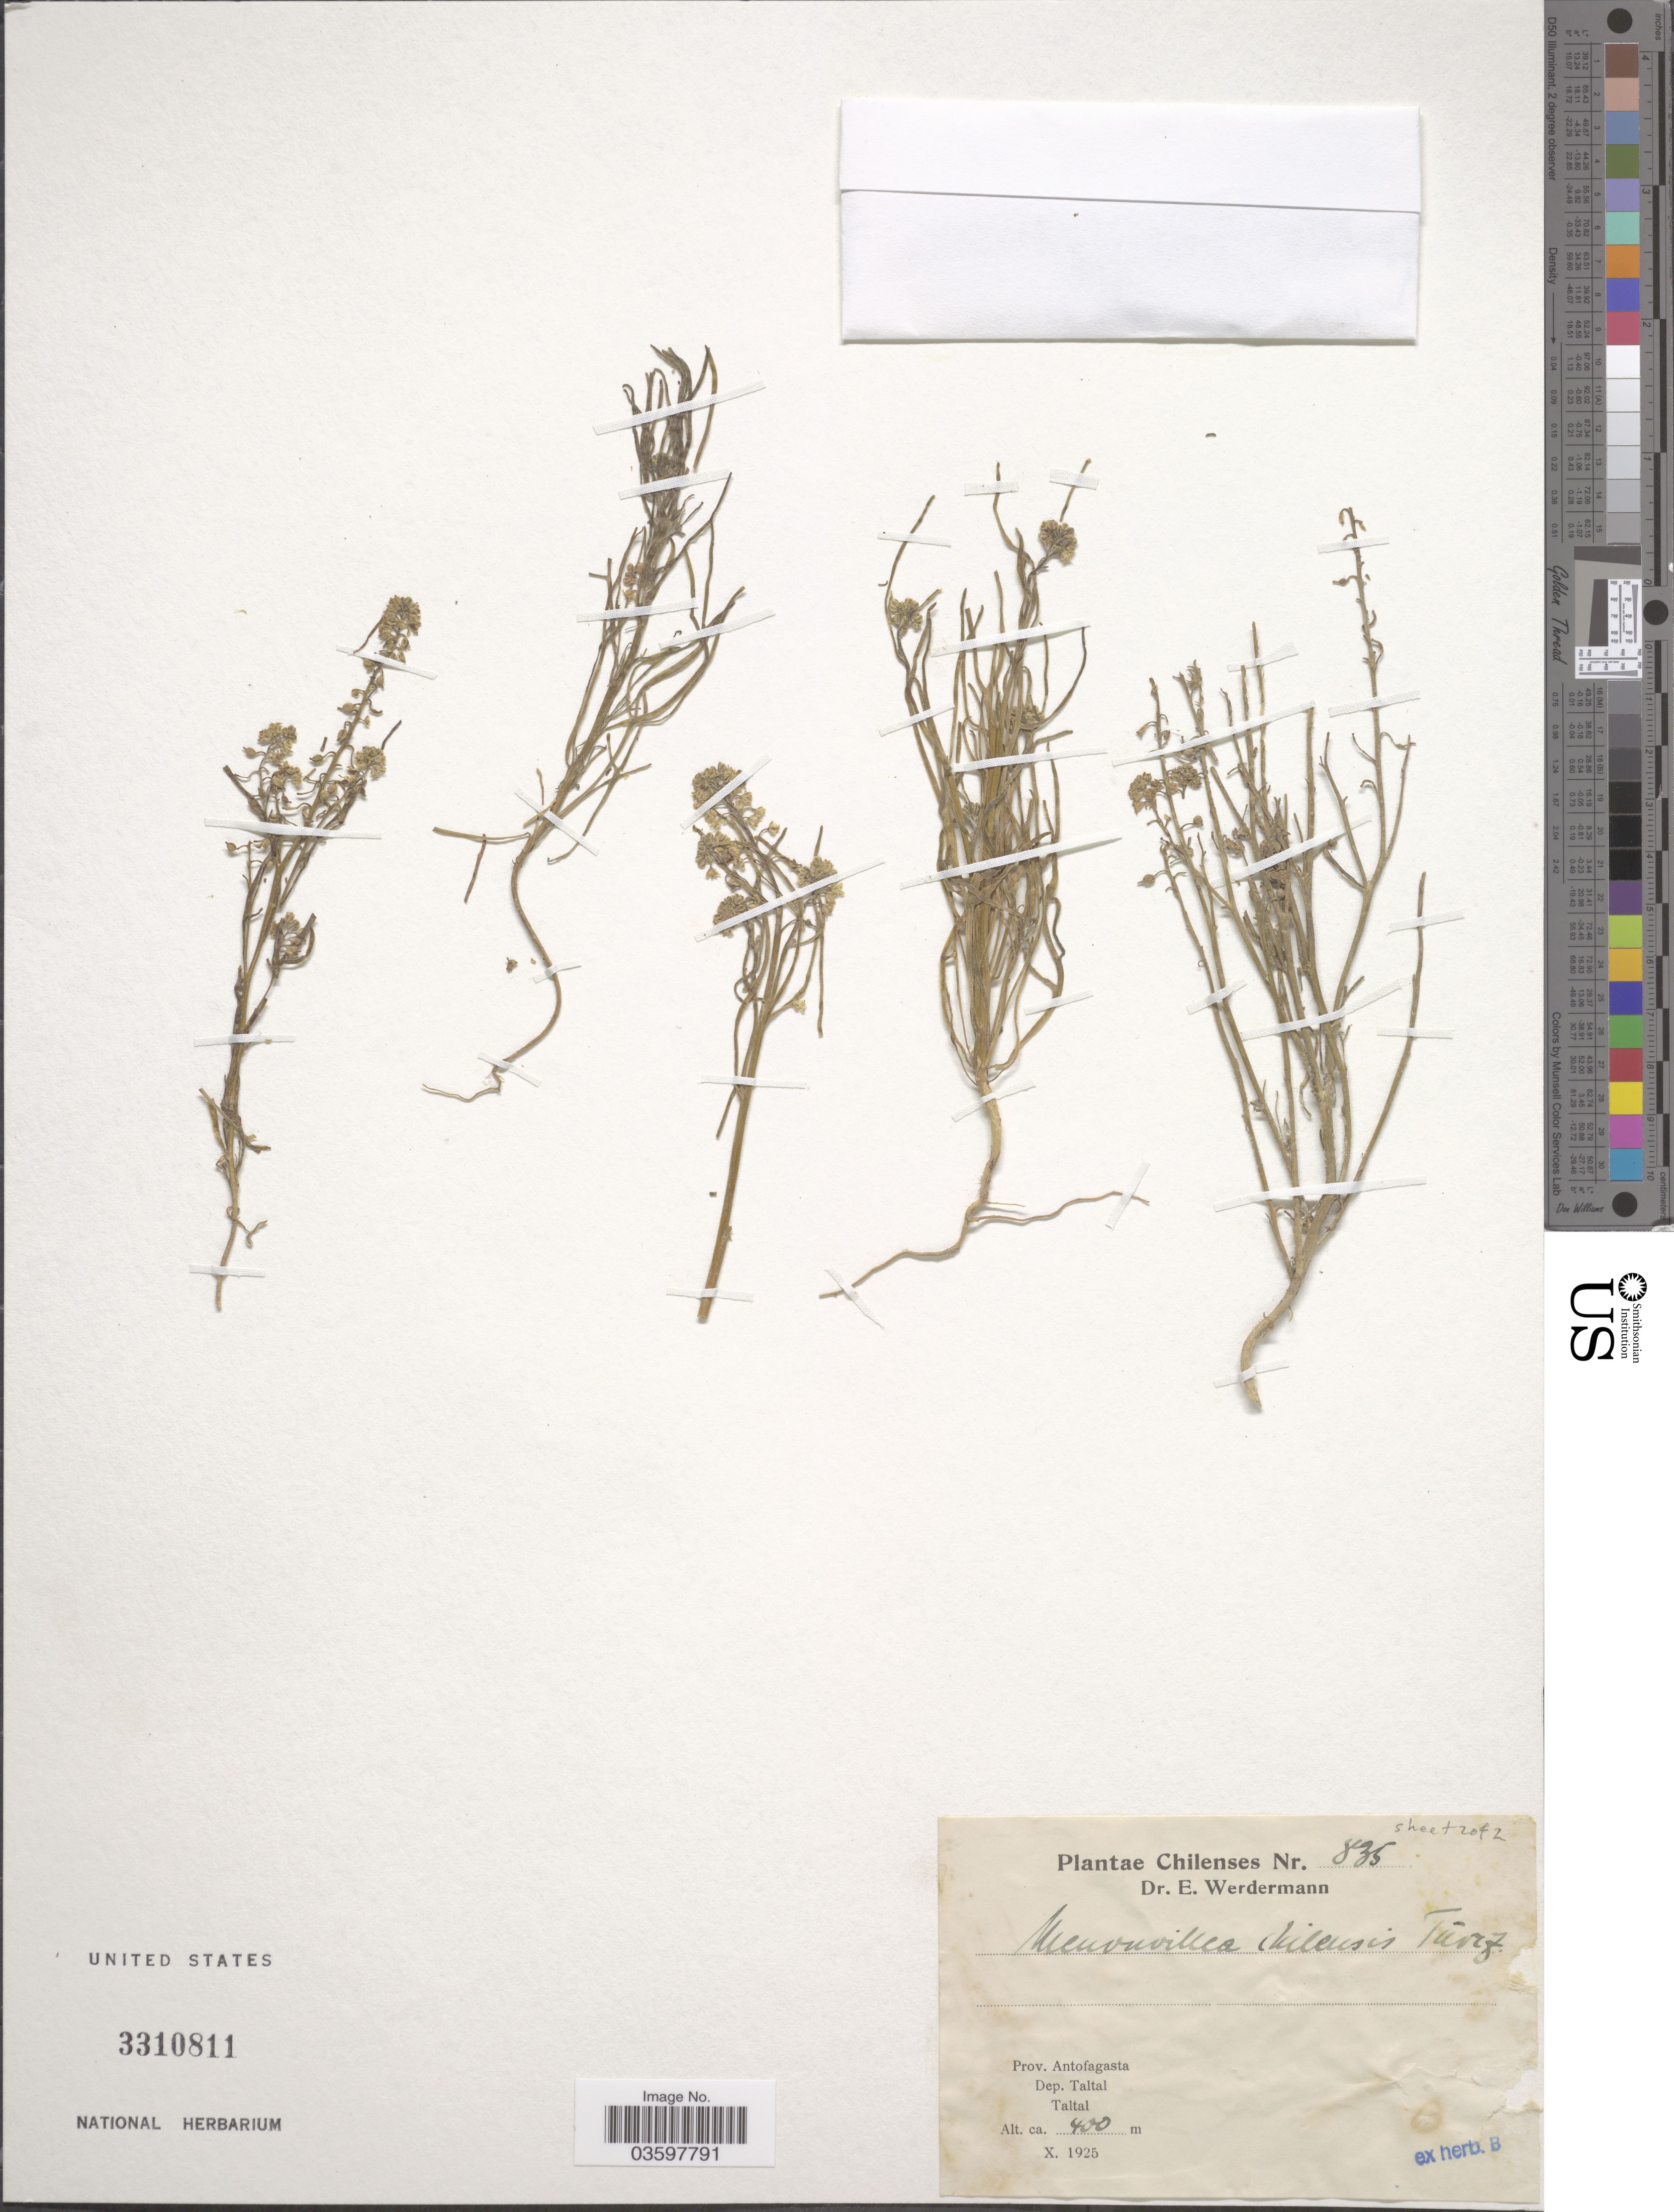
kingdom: Plantae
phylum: Tracheophyta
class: Magnoliopsida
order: Brassicales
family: Brassicaceae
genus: Menonvillea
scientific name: Menonvillea chilensis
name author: (Turcz.) B.D. Jacks.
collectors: E. Werdermann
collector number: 835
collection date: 1925-10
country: Chile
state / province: Antofagasta (II)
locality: Dep. Taltal. Taltal.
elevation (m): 400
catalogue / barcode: US 3310811